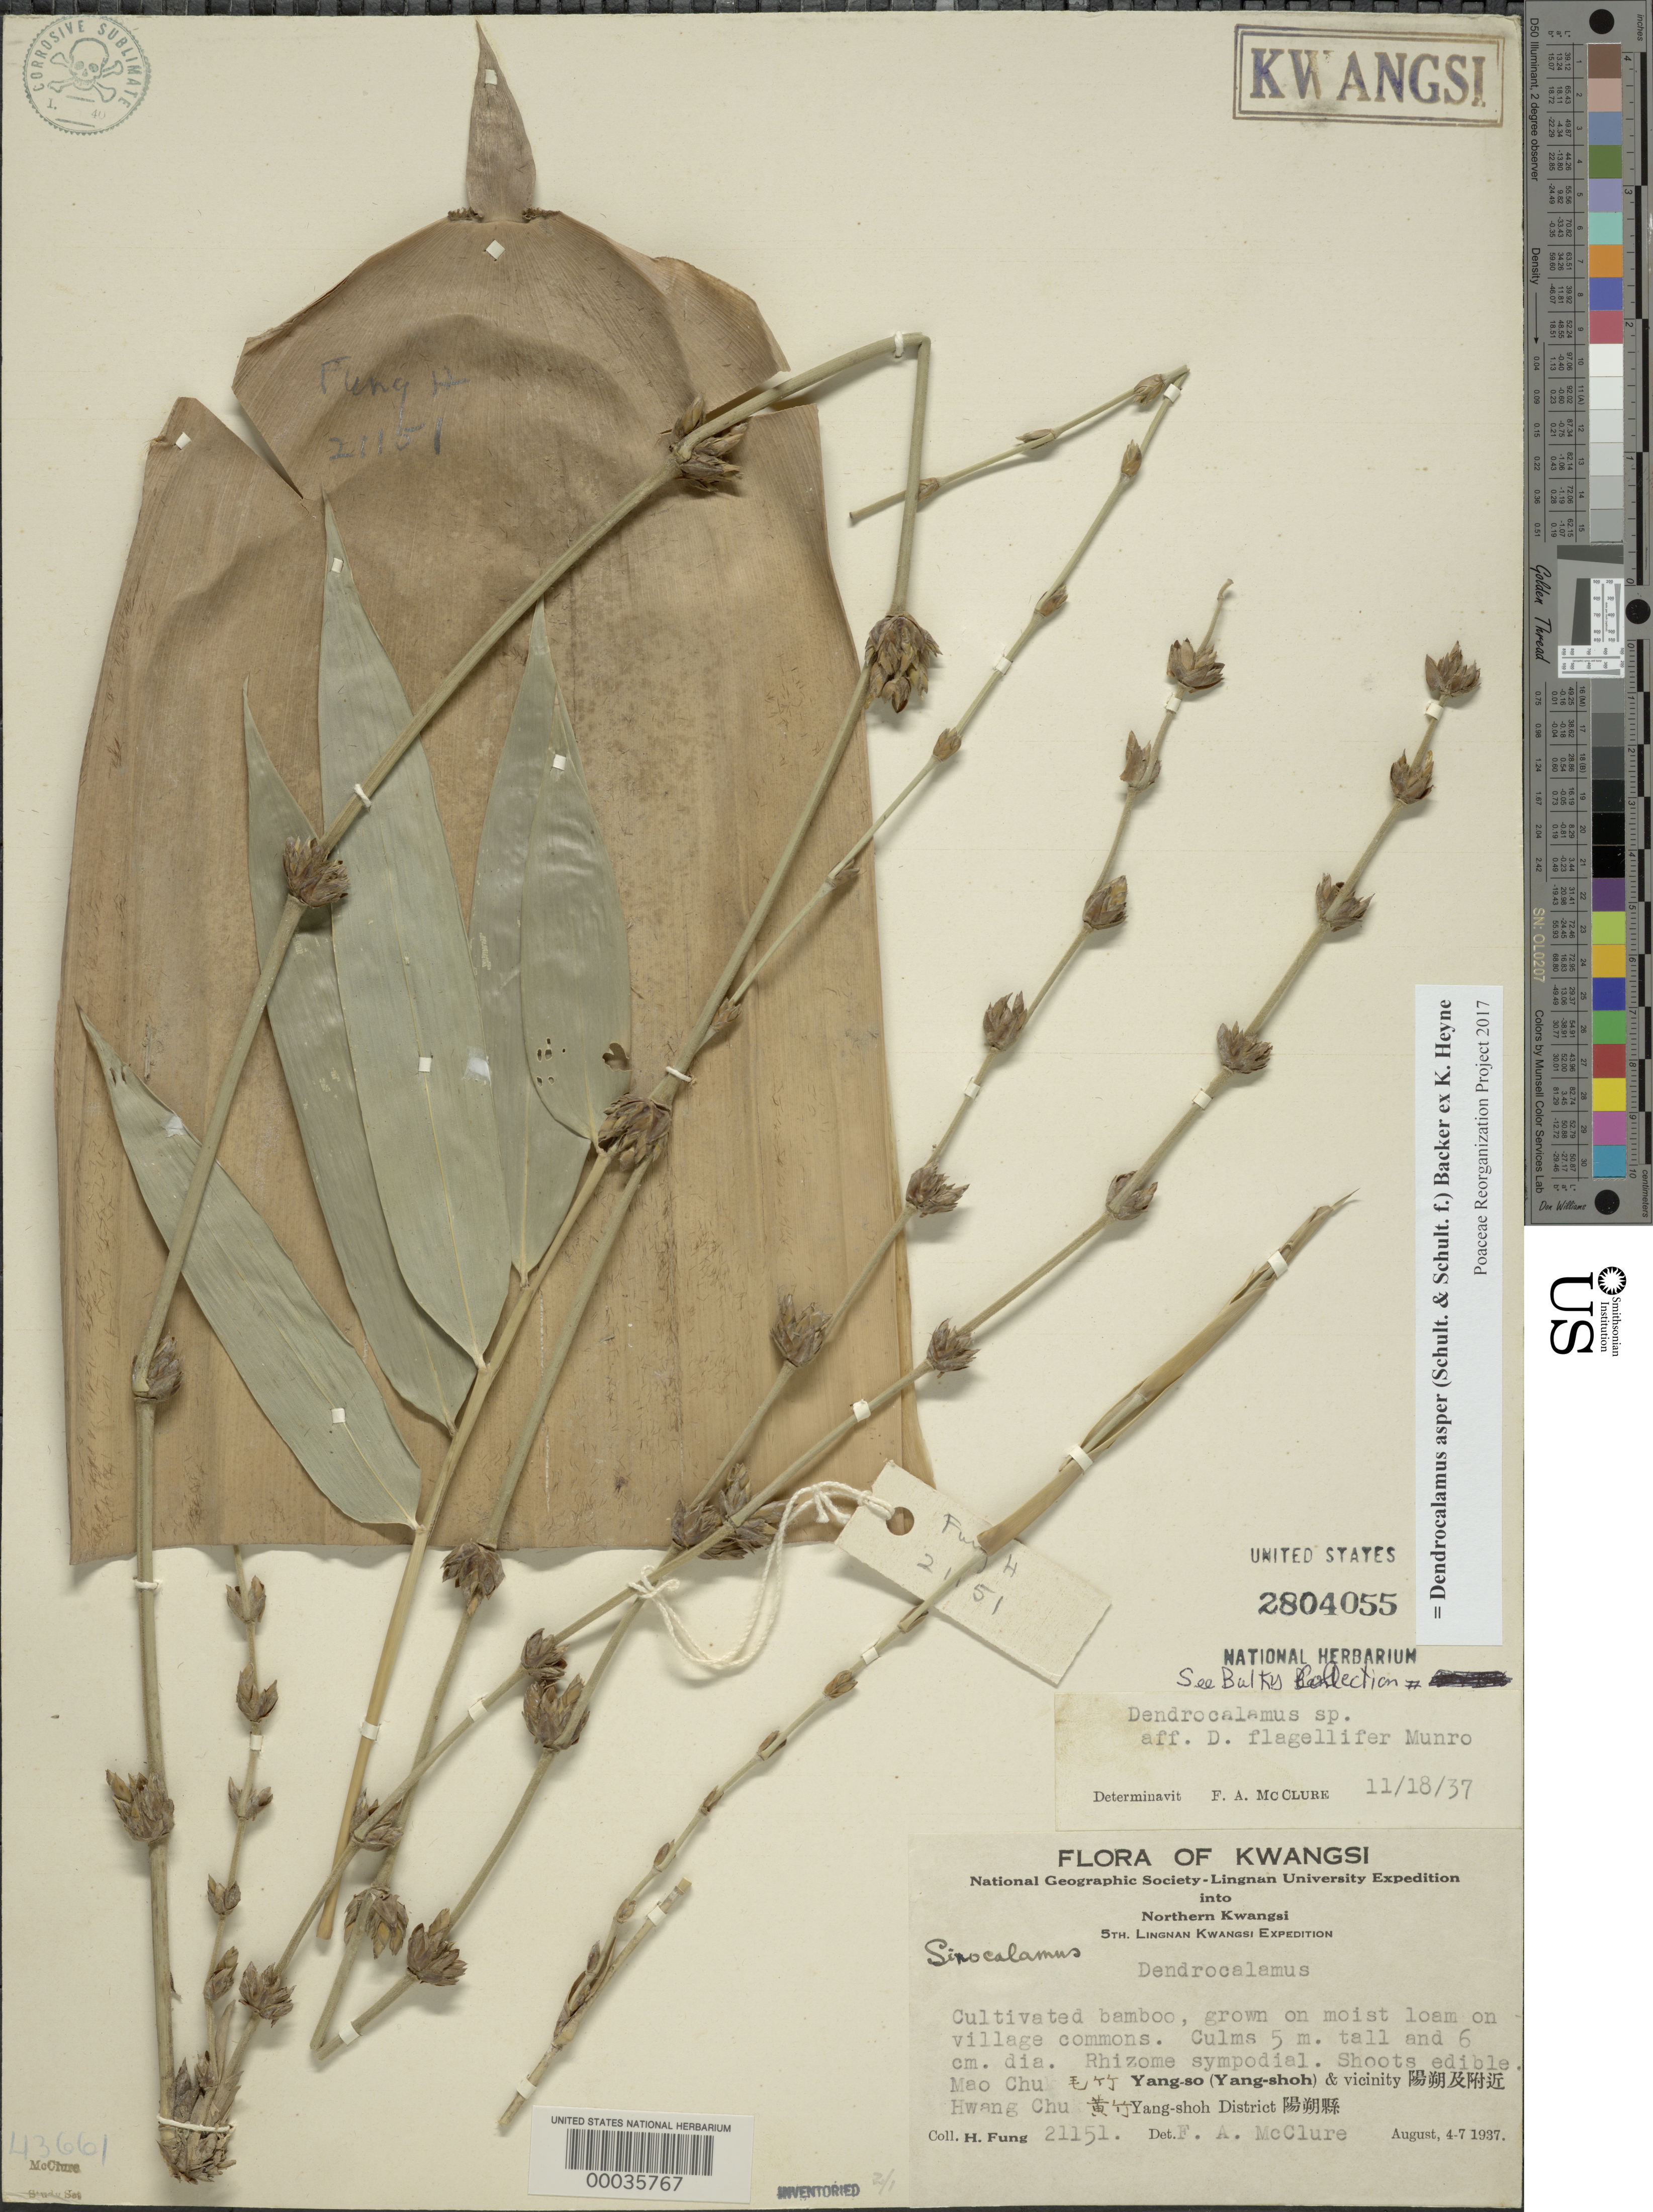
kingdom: Plantae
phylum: Tracheophyta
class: Liliopsida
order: Poales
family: Poaceae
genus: Dendrocalamus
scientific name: Dendrocalamus asper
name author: (Schult. & Schult. f.) Backer ex K. Heyne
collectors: H. L. Fung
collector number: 21151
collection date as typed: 04 Aug 1937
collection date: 1937-08-04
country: China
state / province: Jiangxi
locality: Yang so, hwang chu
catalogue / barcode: US 2804055